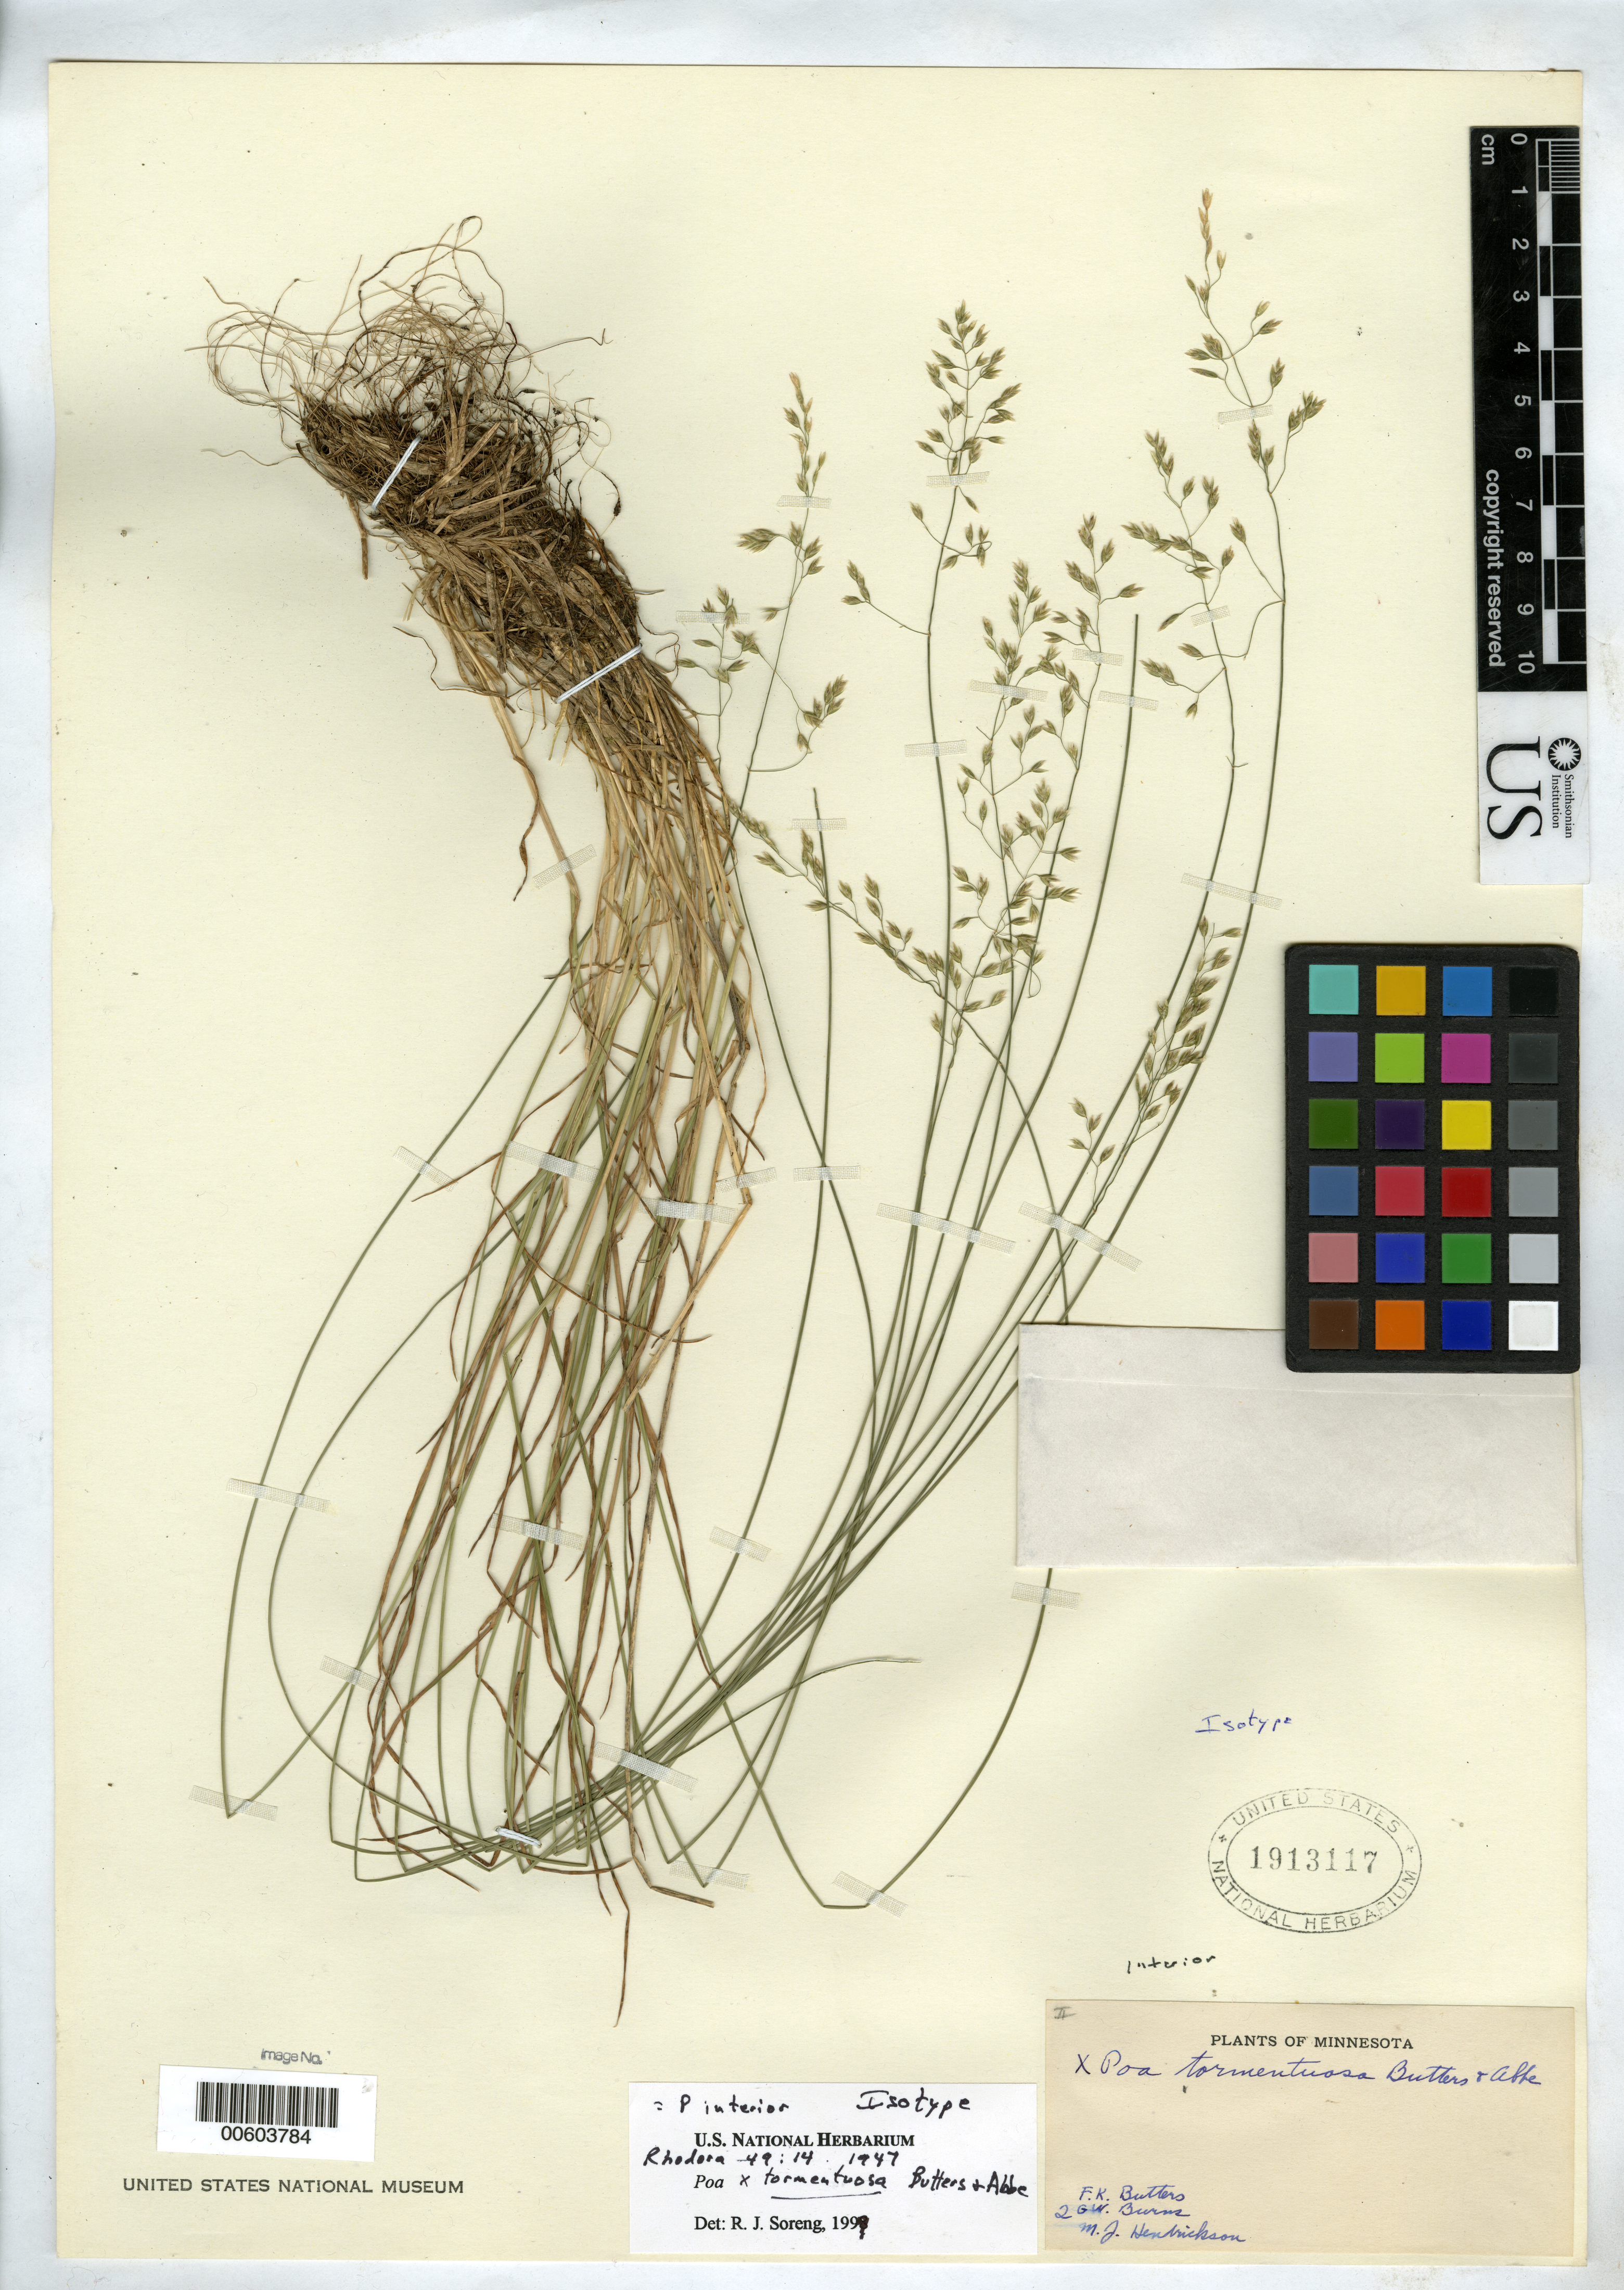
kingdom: Plantae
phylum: Tracheophyta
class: Liliopsida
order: Poales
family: Poaceae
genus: Poa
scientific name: Poa glauca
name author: Vahl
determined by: Soreng, Robert J., Research Associate (BOT), Smithsonian Institution - National Museum of Natural History (UNITED STATES)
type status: Isotype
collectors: F. K. Butters, G. Burns & M. Henkrickson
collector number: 2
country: United States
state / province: Minnesota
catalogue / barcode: US 1913117